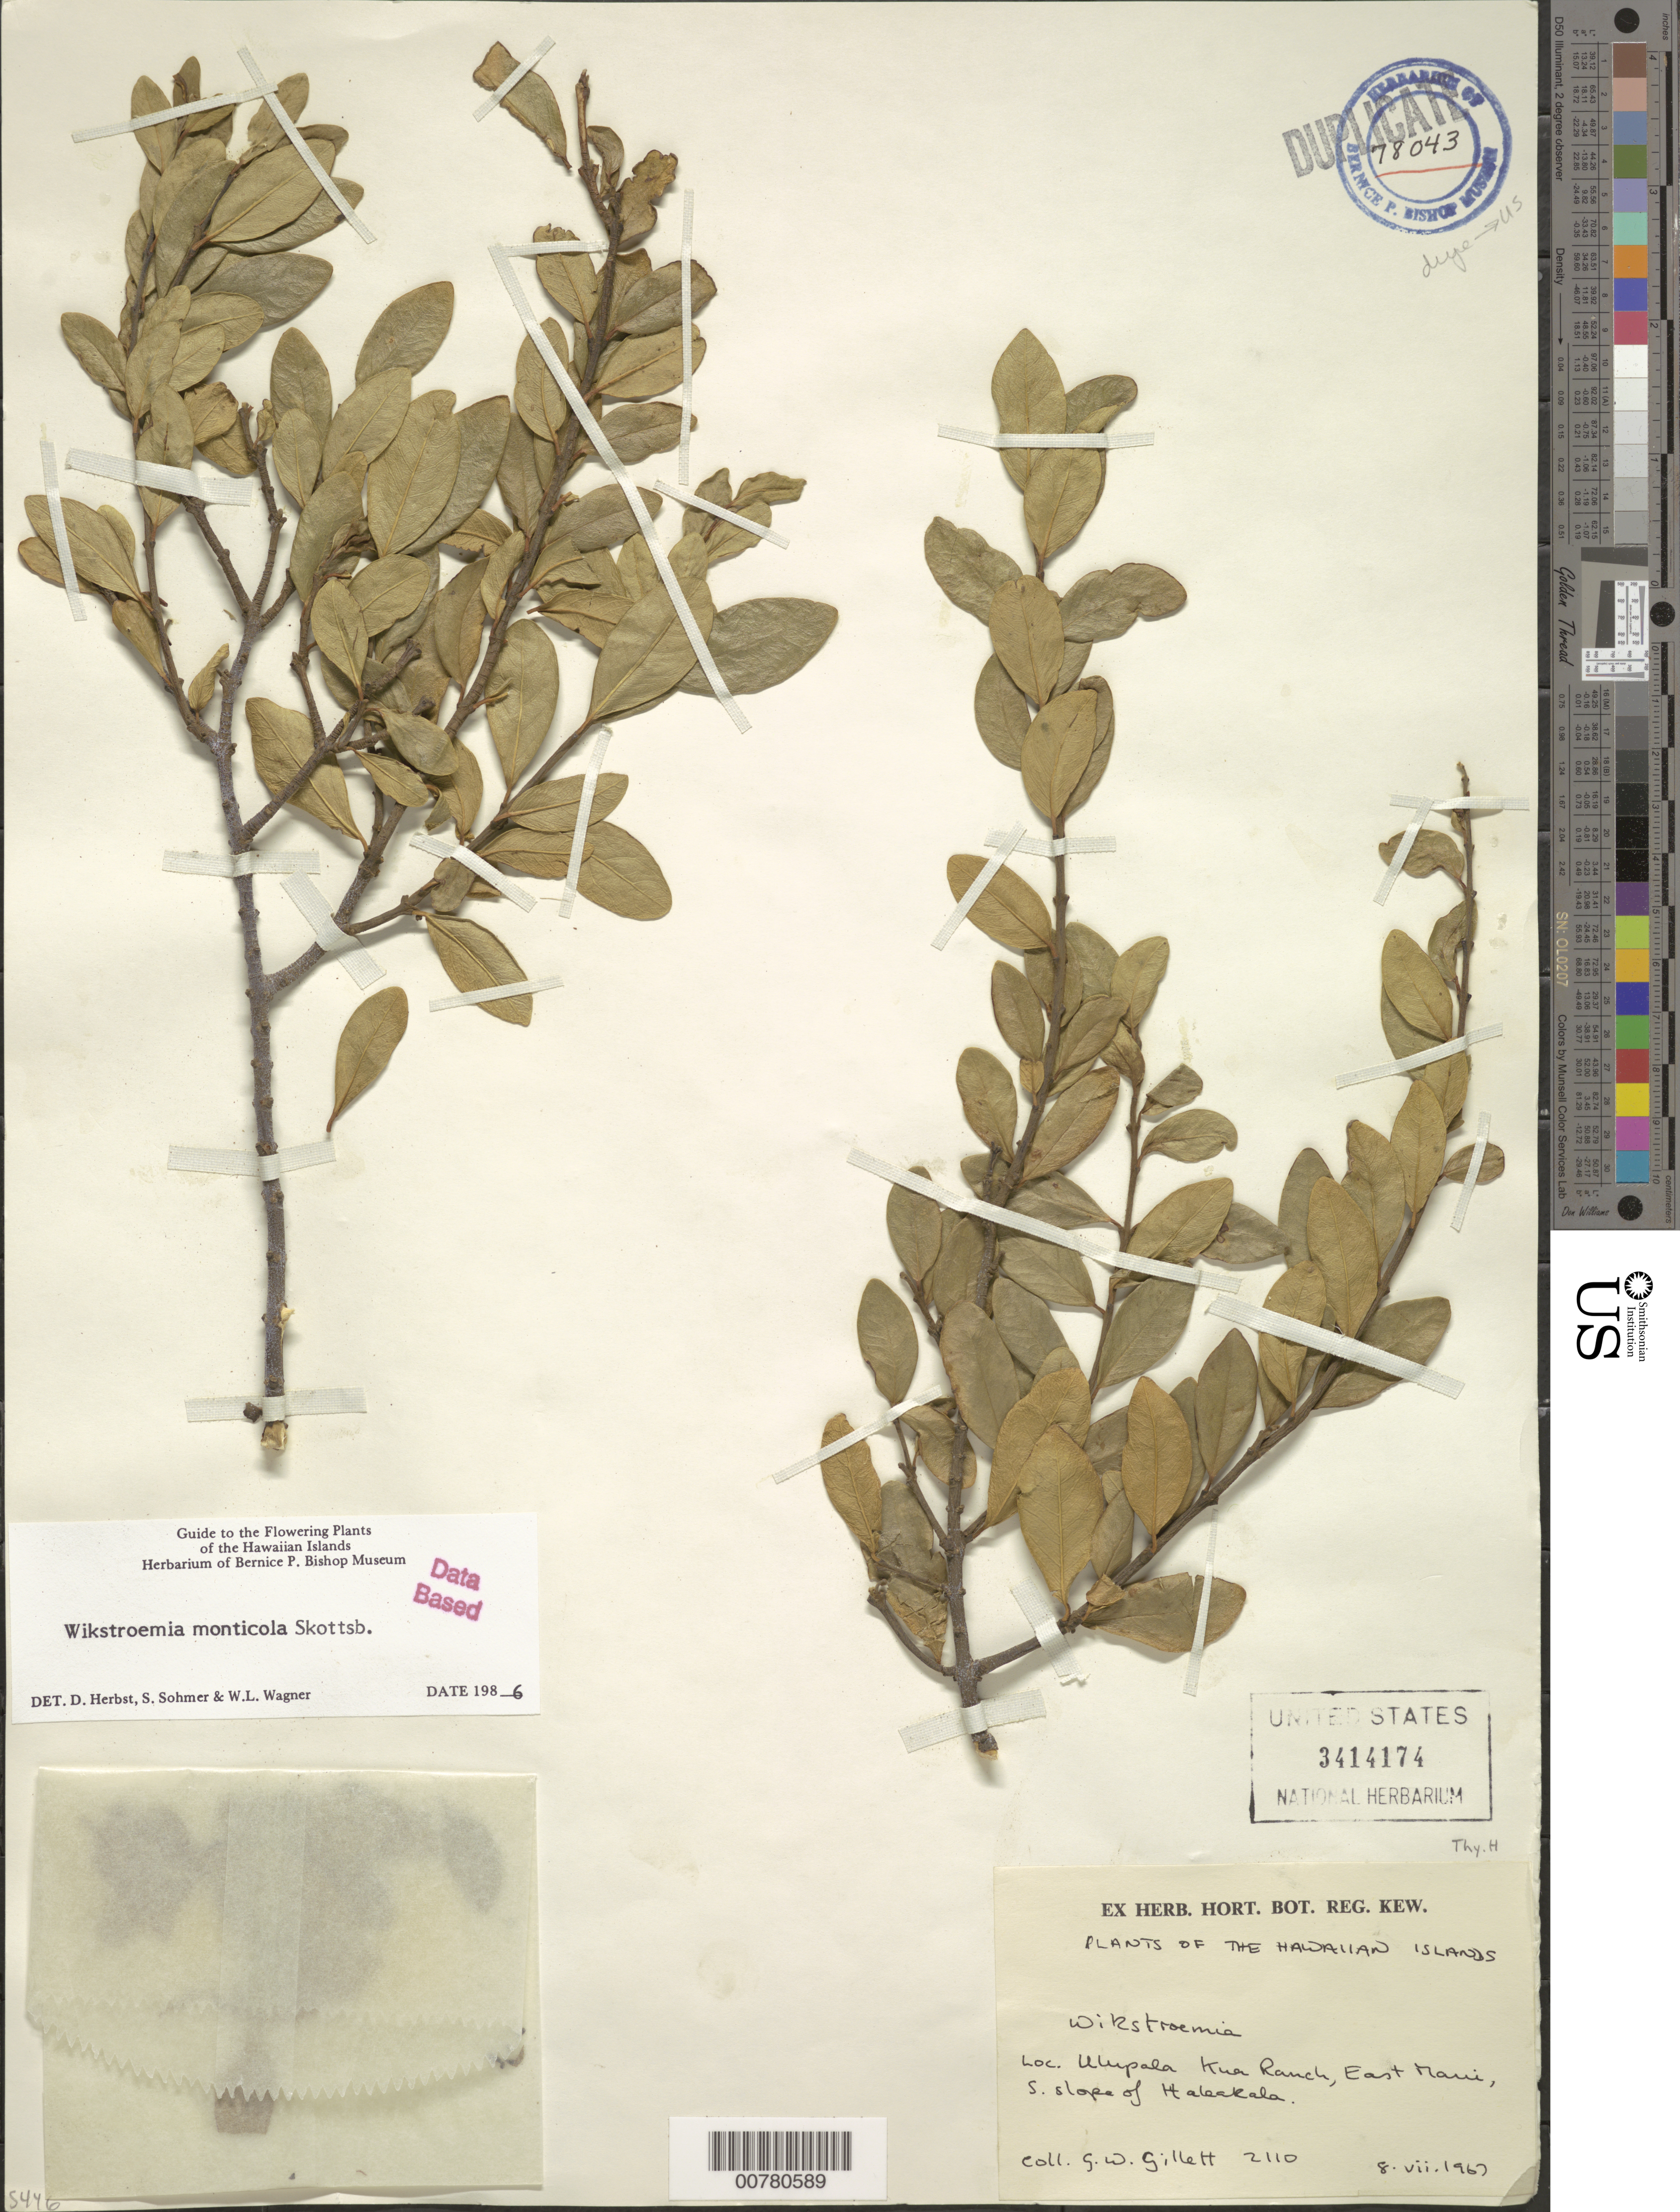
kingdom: Plantae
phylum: Tracheophyta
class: Magnoliopsida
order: Malvales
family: Thymelaeaceae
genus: Wikstroemia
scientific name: Wikstroemia monticola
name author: Skottsb.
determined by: Wagner, W. L.; Herbst, D. R.; Sohmer, S. H.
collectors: G. Gillett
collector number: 2110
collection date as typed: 8 Jul 1967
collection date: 1967-07-08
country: United States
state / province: Hawaii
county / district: Maui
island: Maui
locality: Ulupalakua Ranch, East Maui, S.slope of Haleakala.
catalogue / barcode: US 3414174